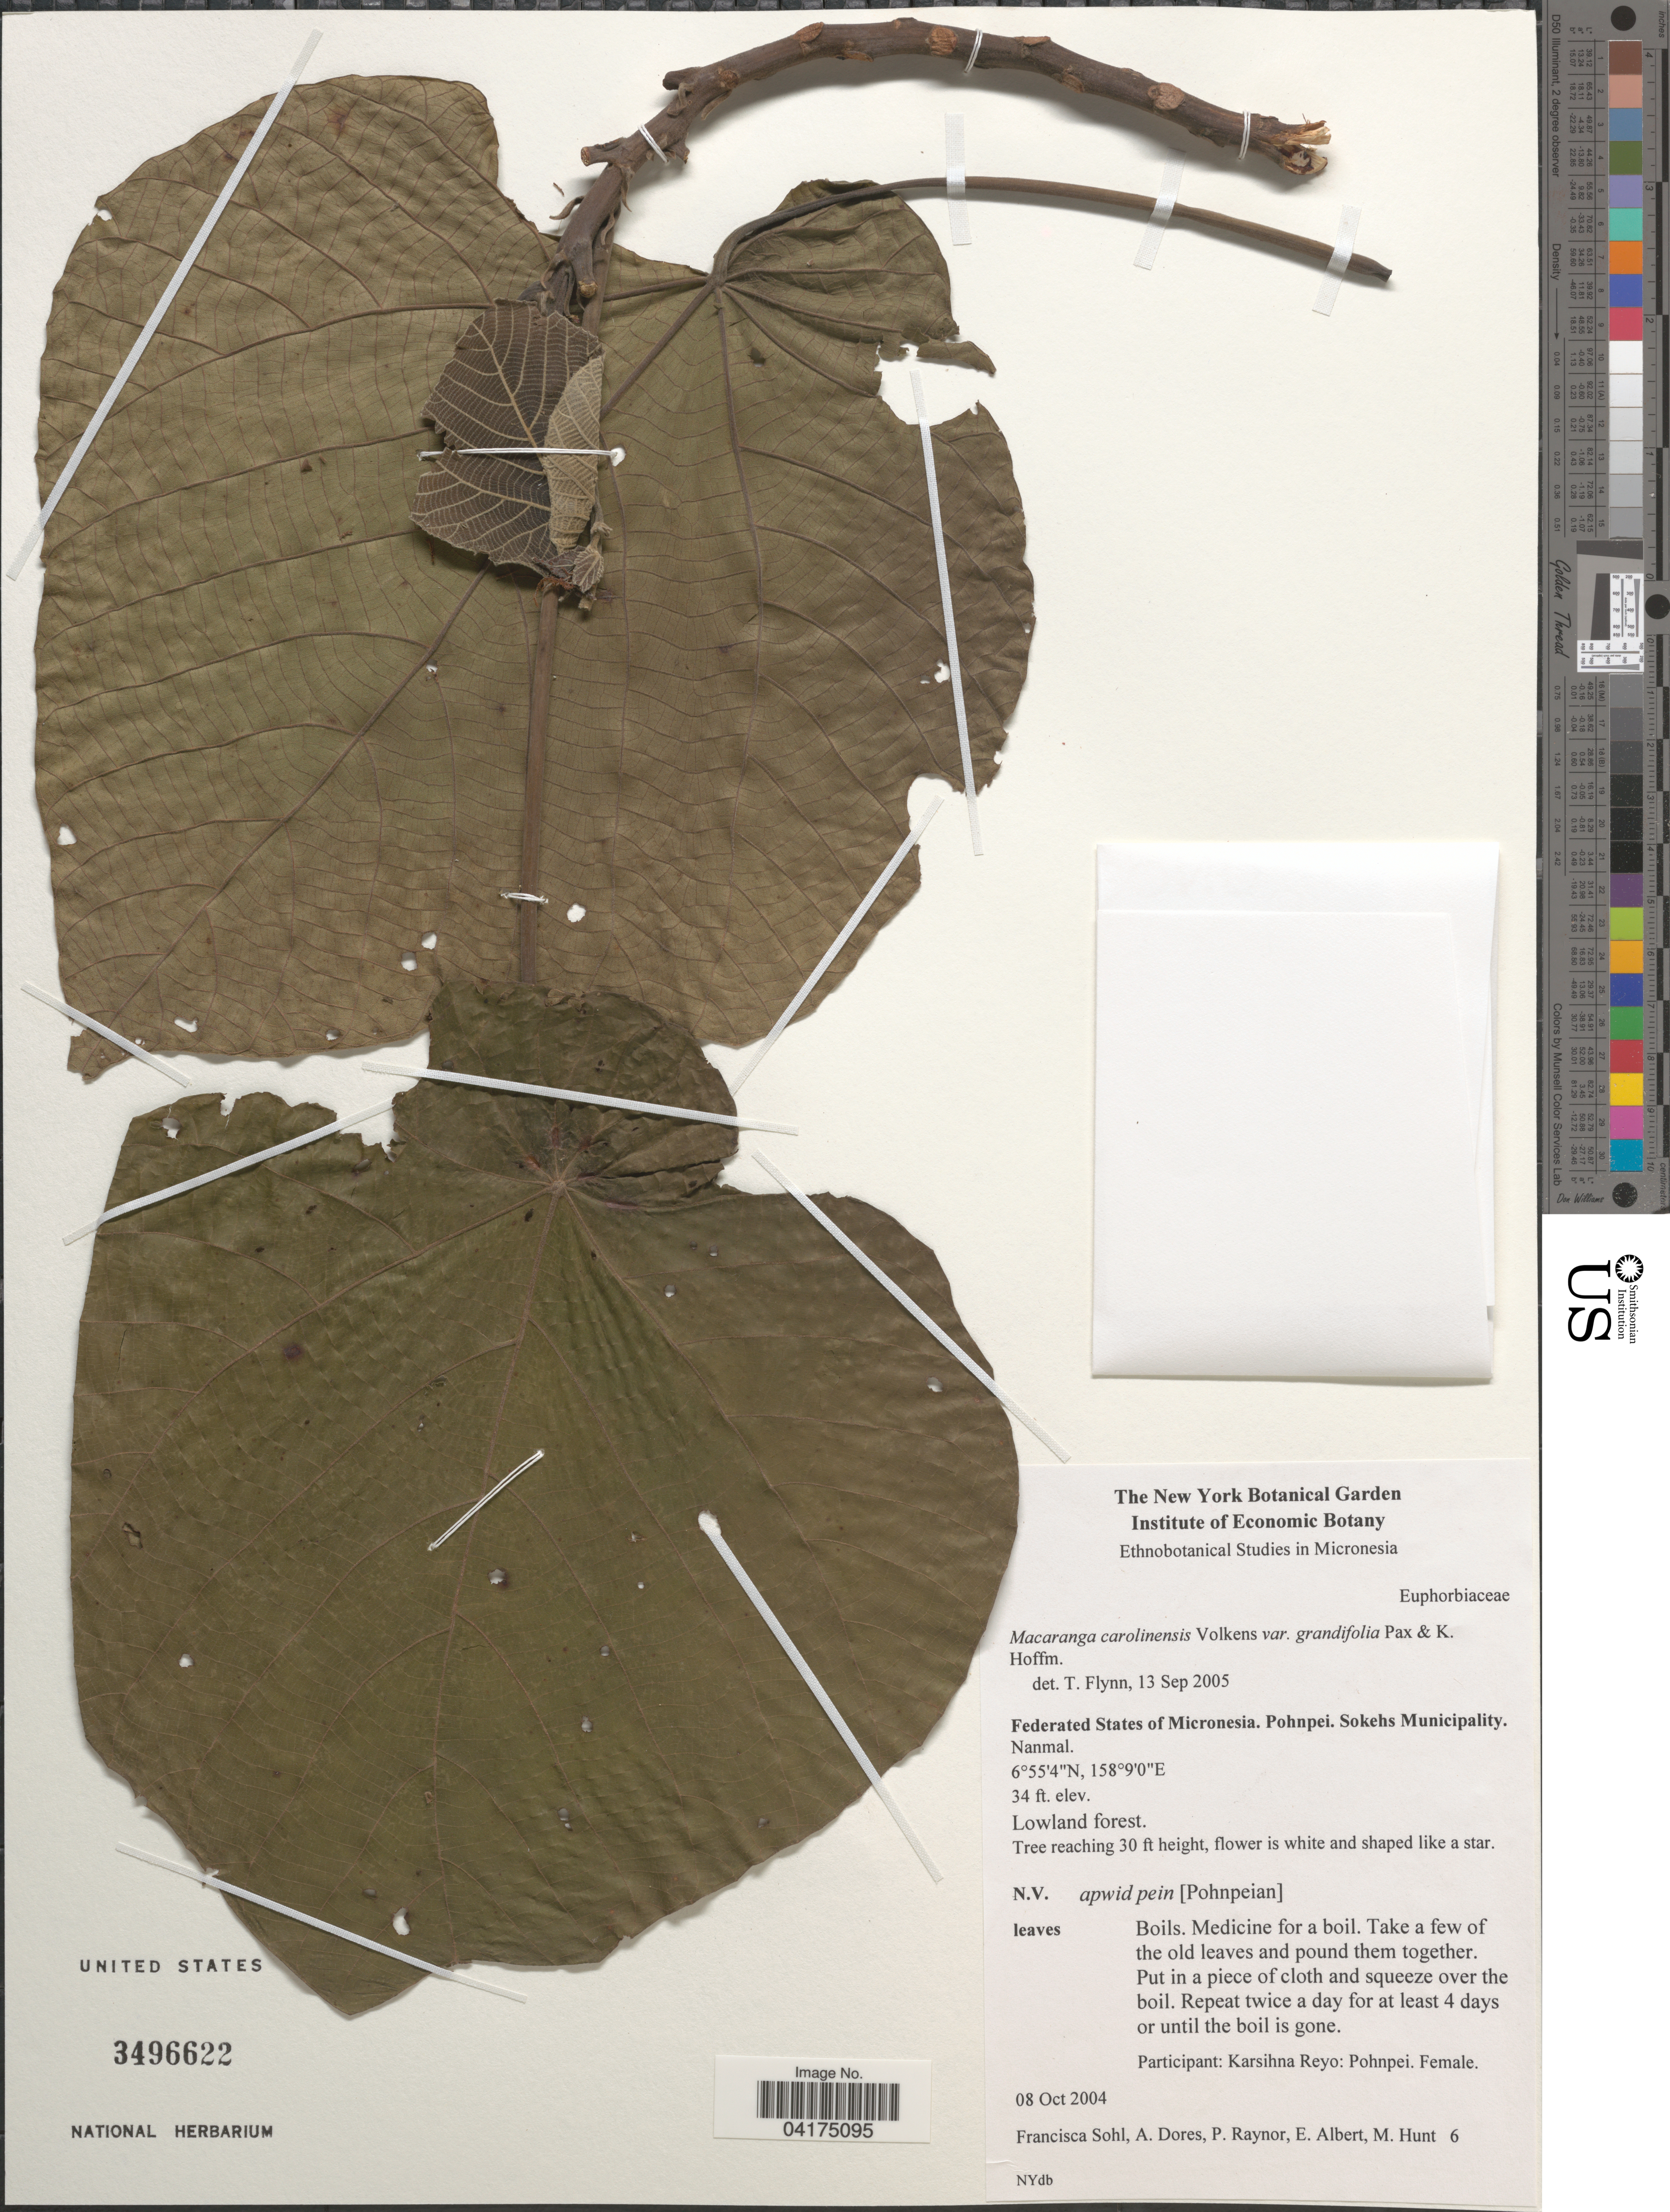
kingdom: Plantae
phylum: Tracheophyta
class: Magnoliopsida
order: Malpighiales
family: Euphorbiaceae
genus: Macaranga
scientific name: Macaranga carolinensis var. grandifolia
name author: Pax & K. Hoffm.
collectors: F. Sohl, A. Dores, P. Raynor, E. Albert & M. Hunt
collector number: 6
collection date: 2004-10-08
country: Micronesia, Federated States of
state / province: Pohnpei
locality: Sokehs Municipality. Nanmal.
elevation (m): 10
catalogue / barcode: US 3496622